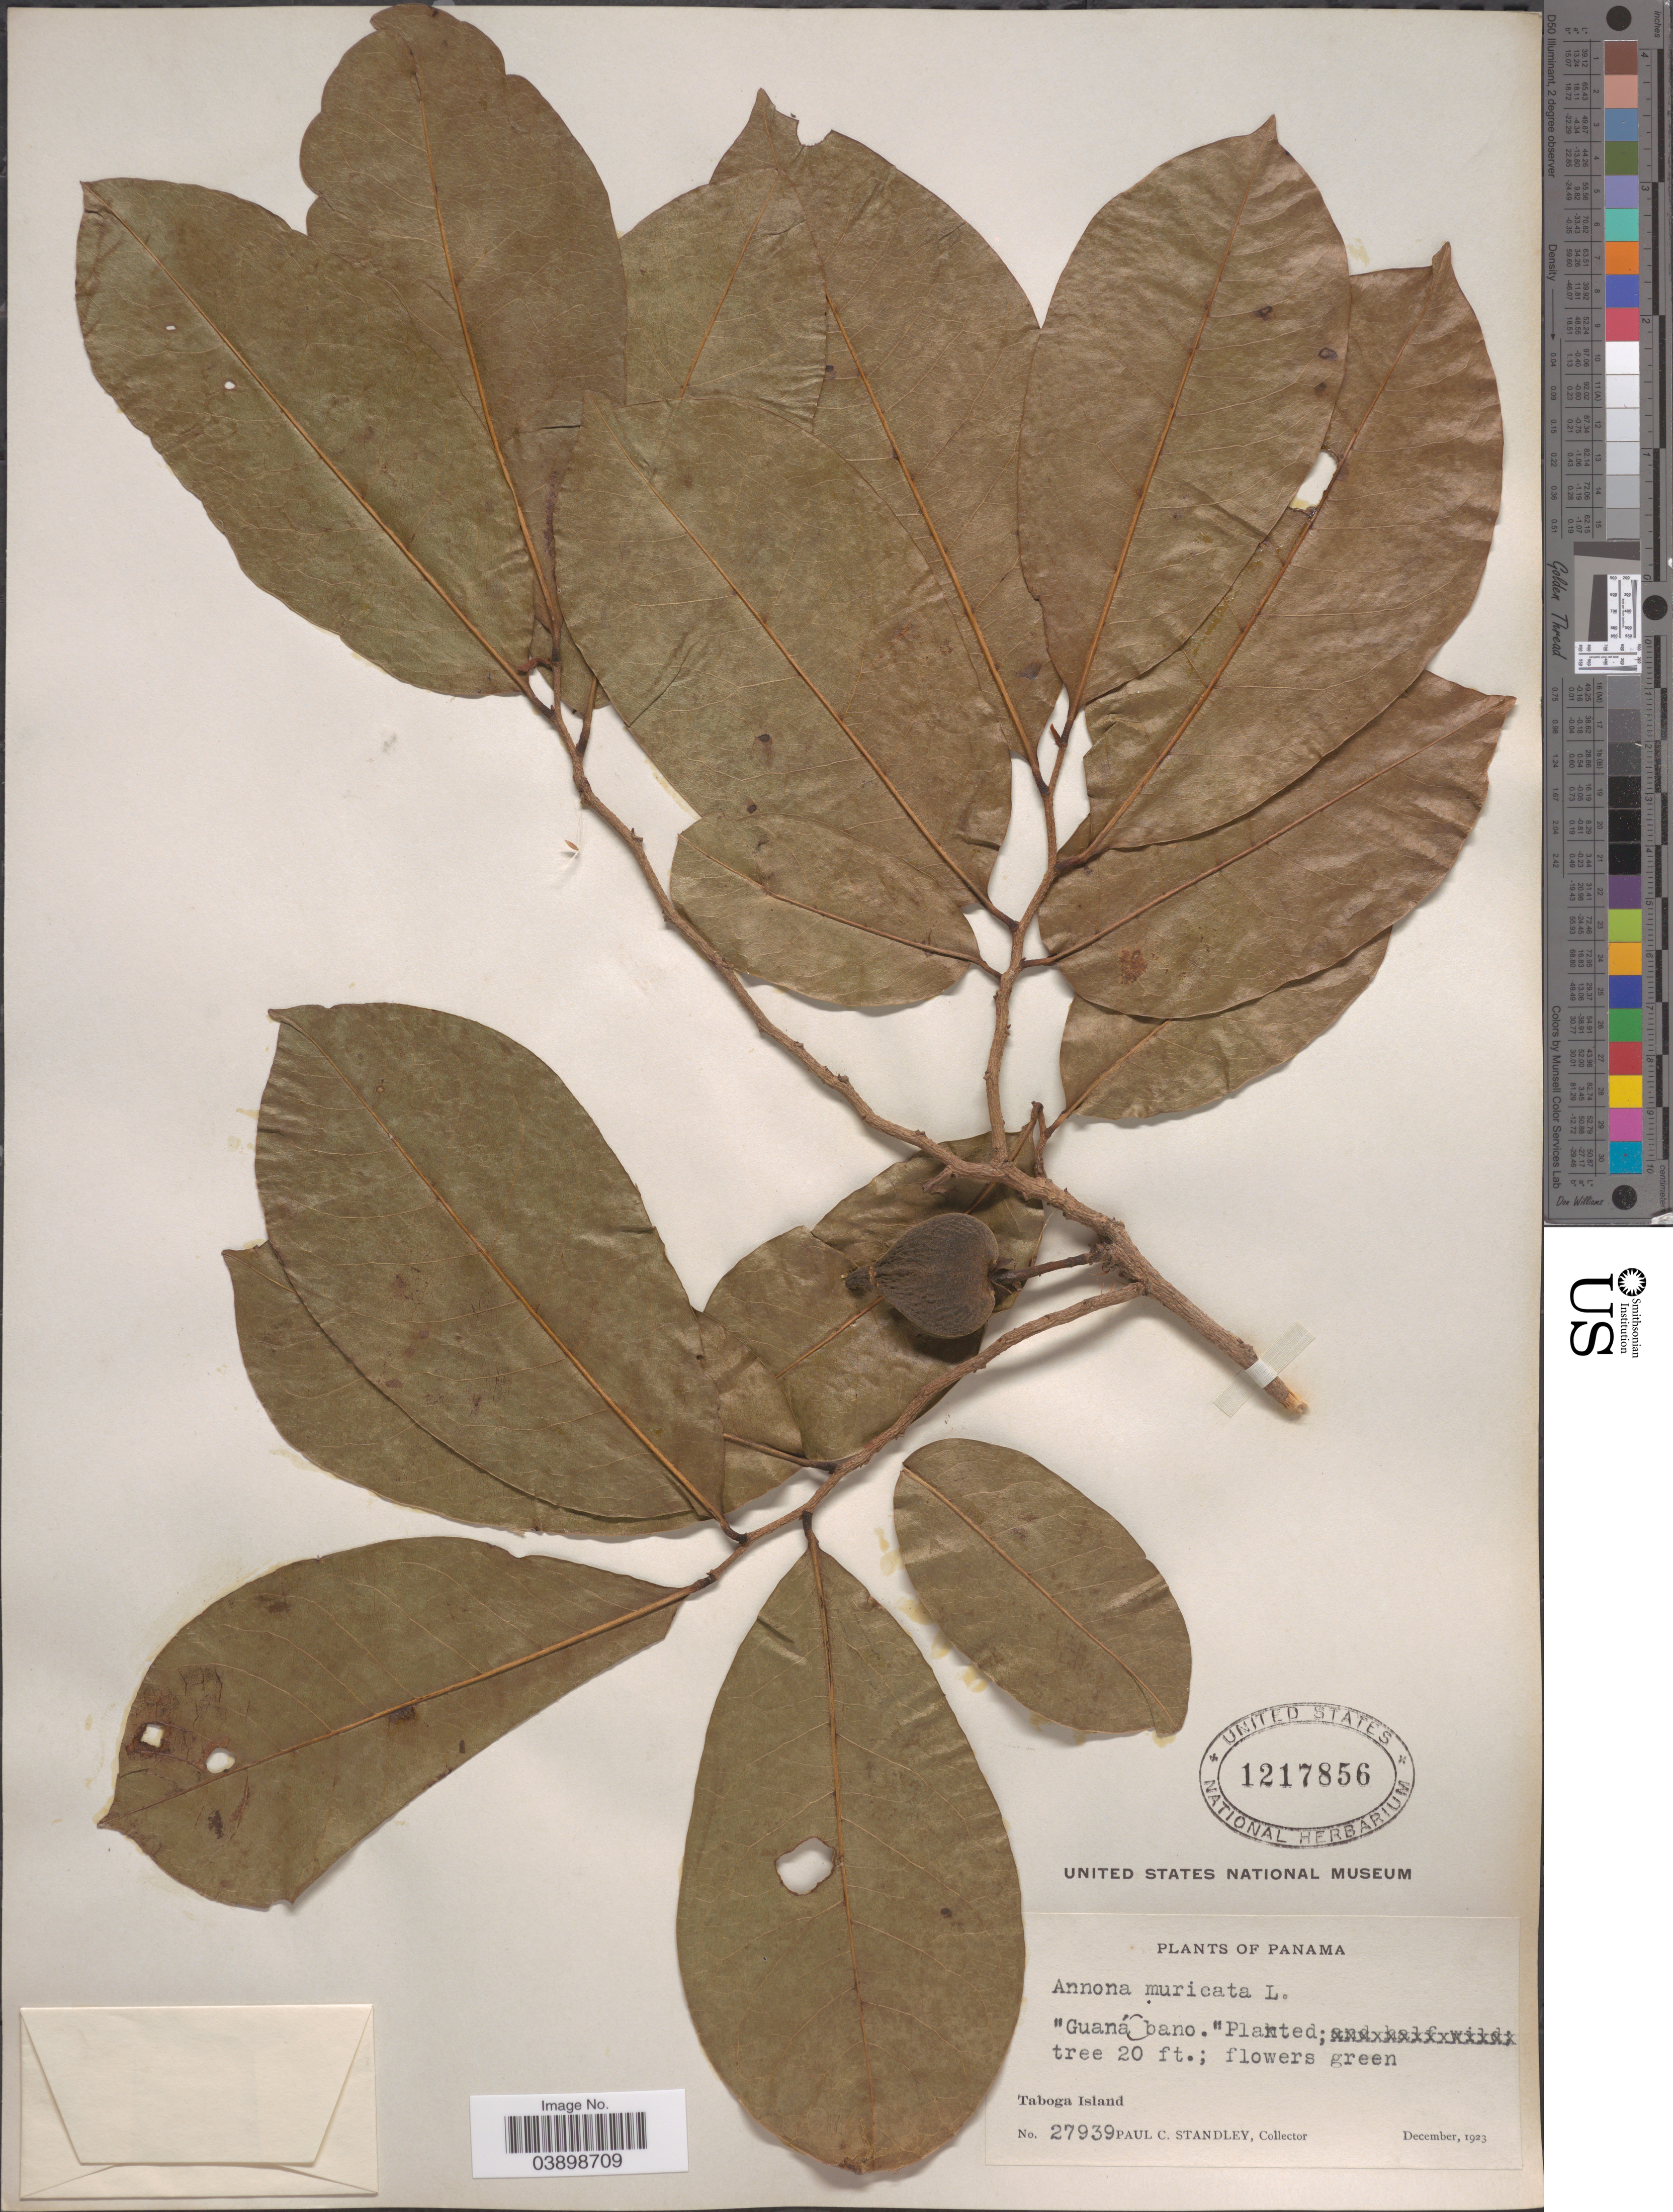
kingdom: Plantae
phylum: Tracheophyta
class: Magnoliopsida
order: Magnoliales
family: Annonaceae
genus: Annona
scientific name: Annona muricata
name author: L.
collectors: P. C. Standley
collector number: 27939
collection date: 1923-12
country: Panama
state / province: Panamá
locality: Taboga Island.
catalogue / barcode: US 1217856